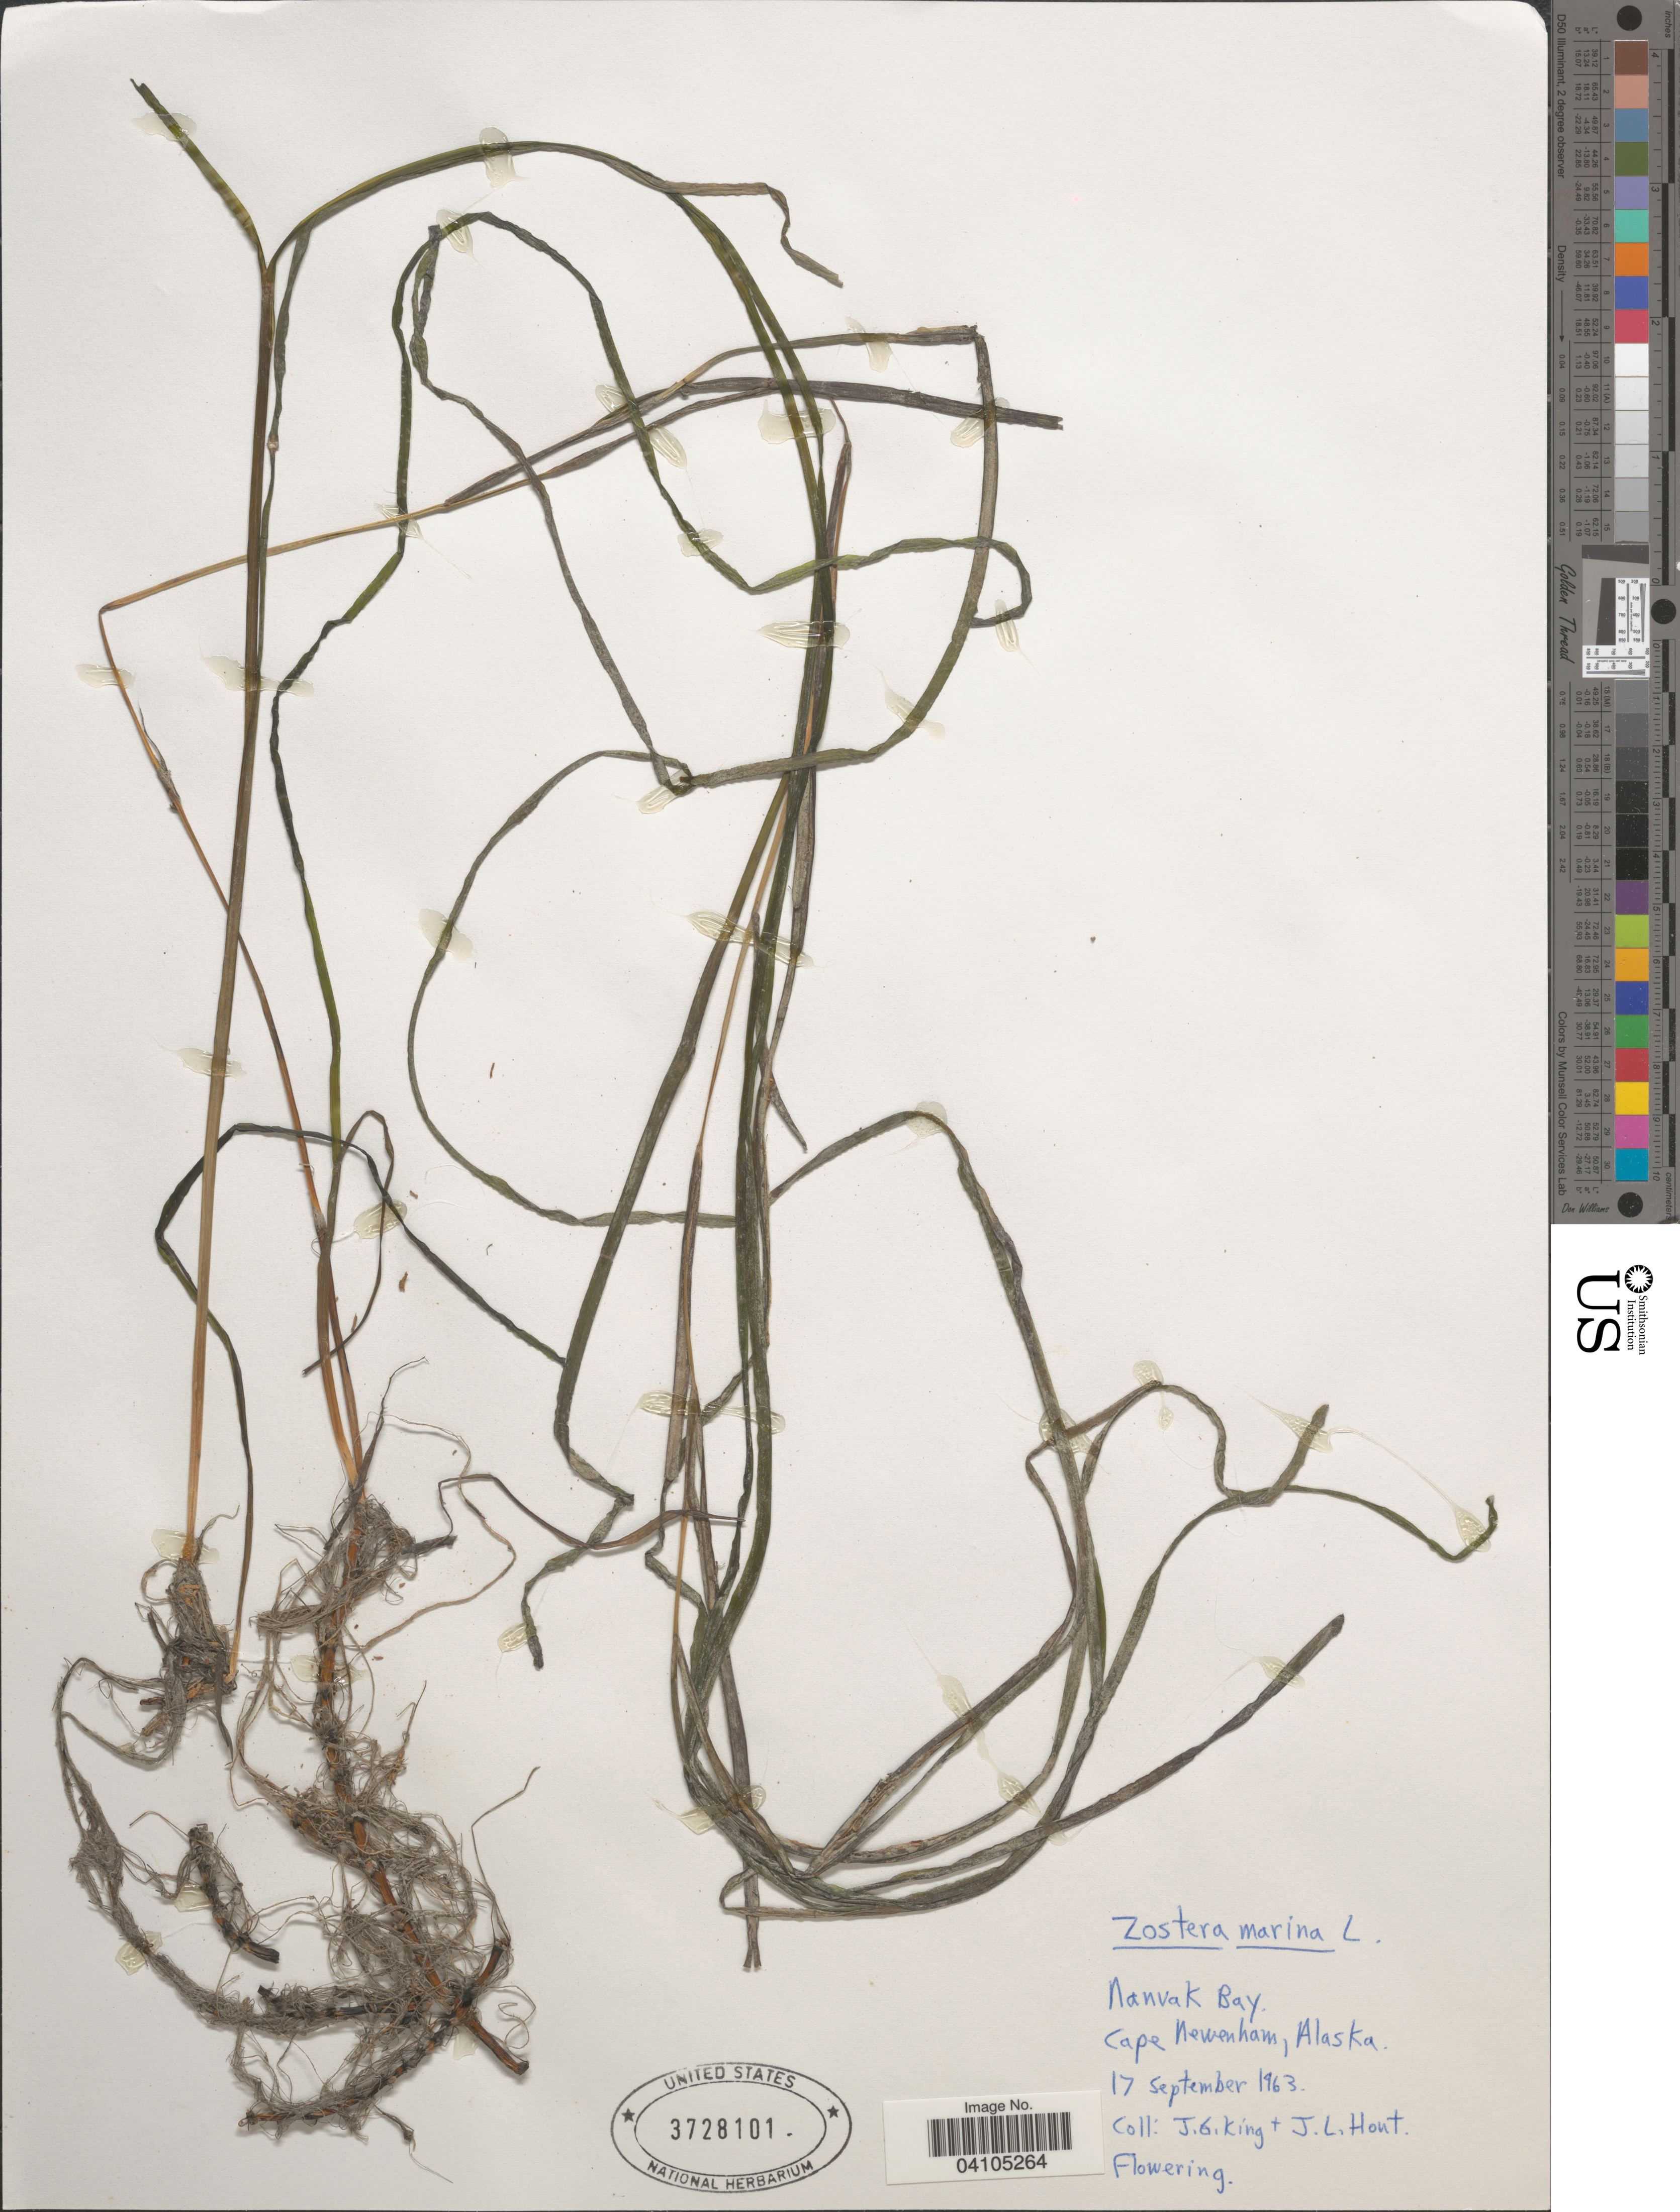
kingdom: Plantae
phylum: Tracheophyta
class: Liliopsida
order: Alismatales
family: Zosteraceae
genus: Zostera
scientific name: Zostera marina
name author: L.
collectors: J. King & J. Hout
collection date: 1963-09-17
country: United States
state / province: Alaska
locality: Nanvak Bay. Cape Newenham.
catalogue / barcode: US 3728101